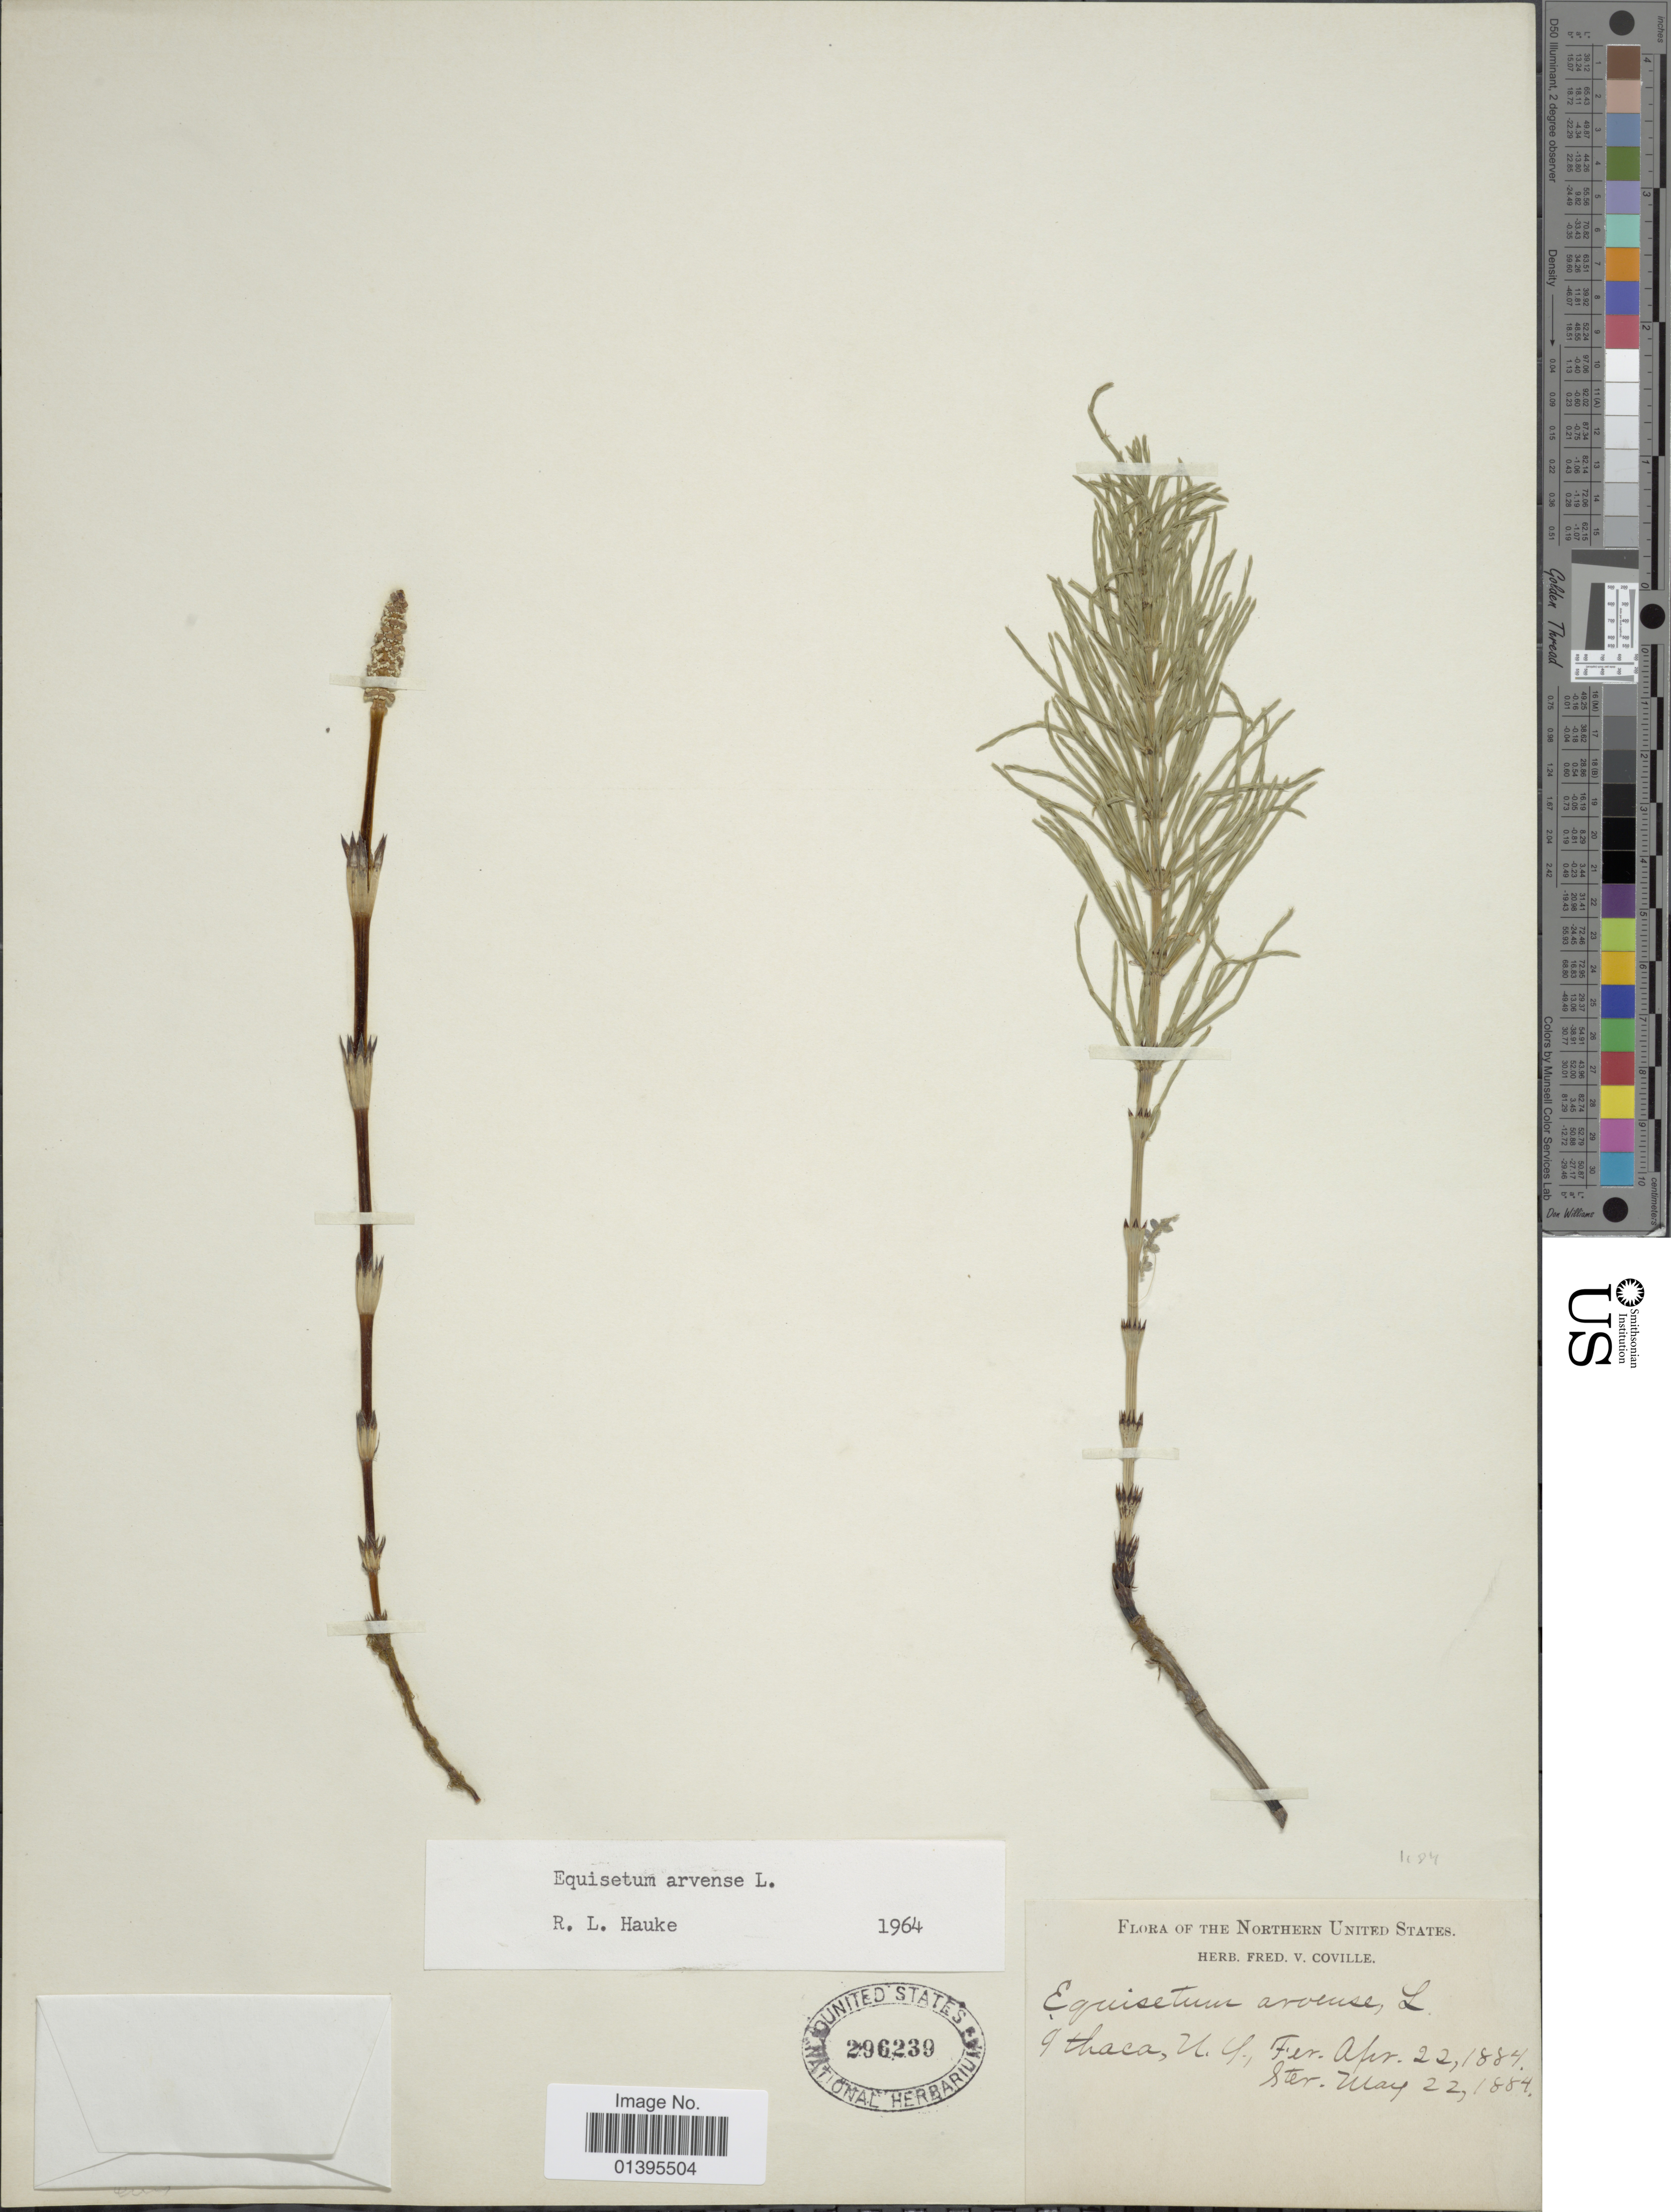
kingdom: Plantae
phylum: Tracheophyta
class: Polypodiopsida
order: Equisetales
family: Equisetaceae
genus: Equisetum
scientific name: Equisetum arvense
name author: L.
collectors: F. V. Coville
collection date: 1884-04-22/1884-05-22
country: United States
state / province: New York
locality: Northern United States, Ithaca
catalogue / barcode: US 296239